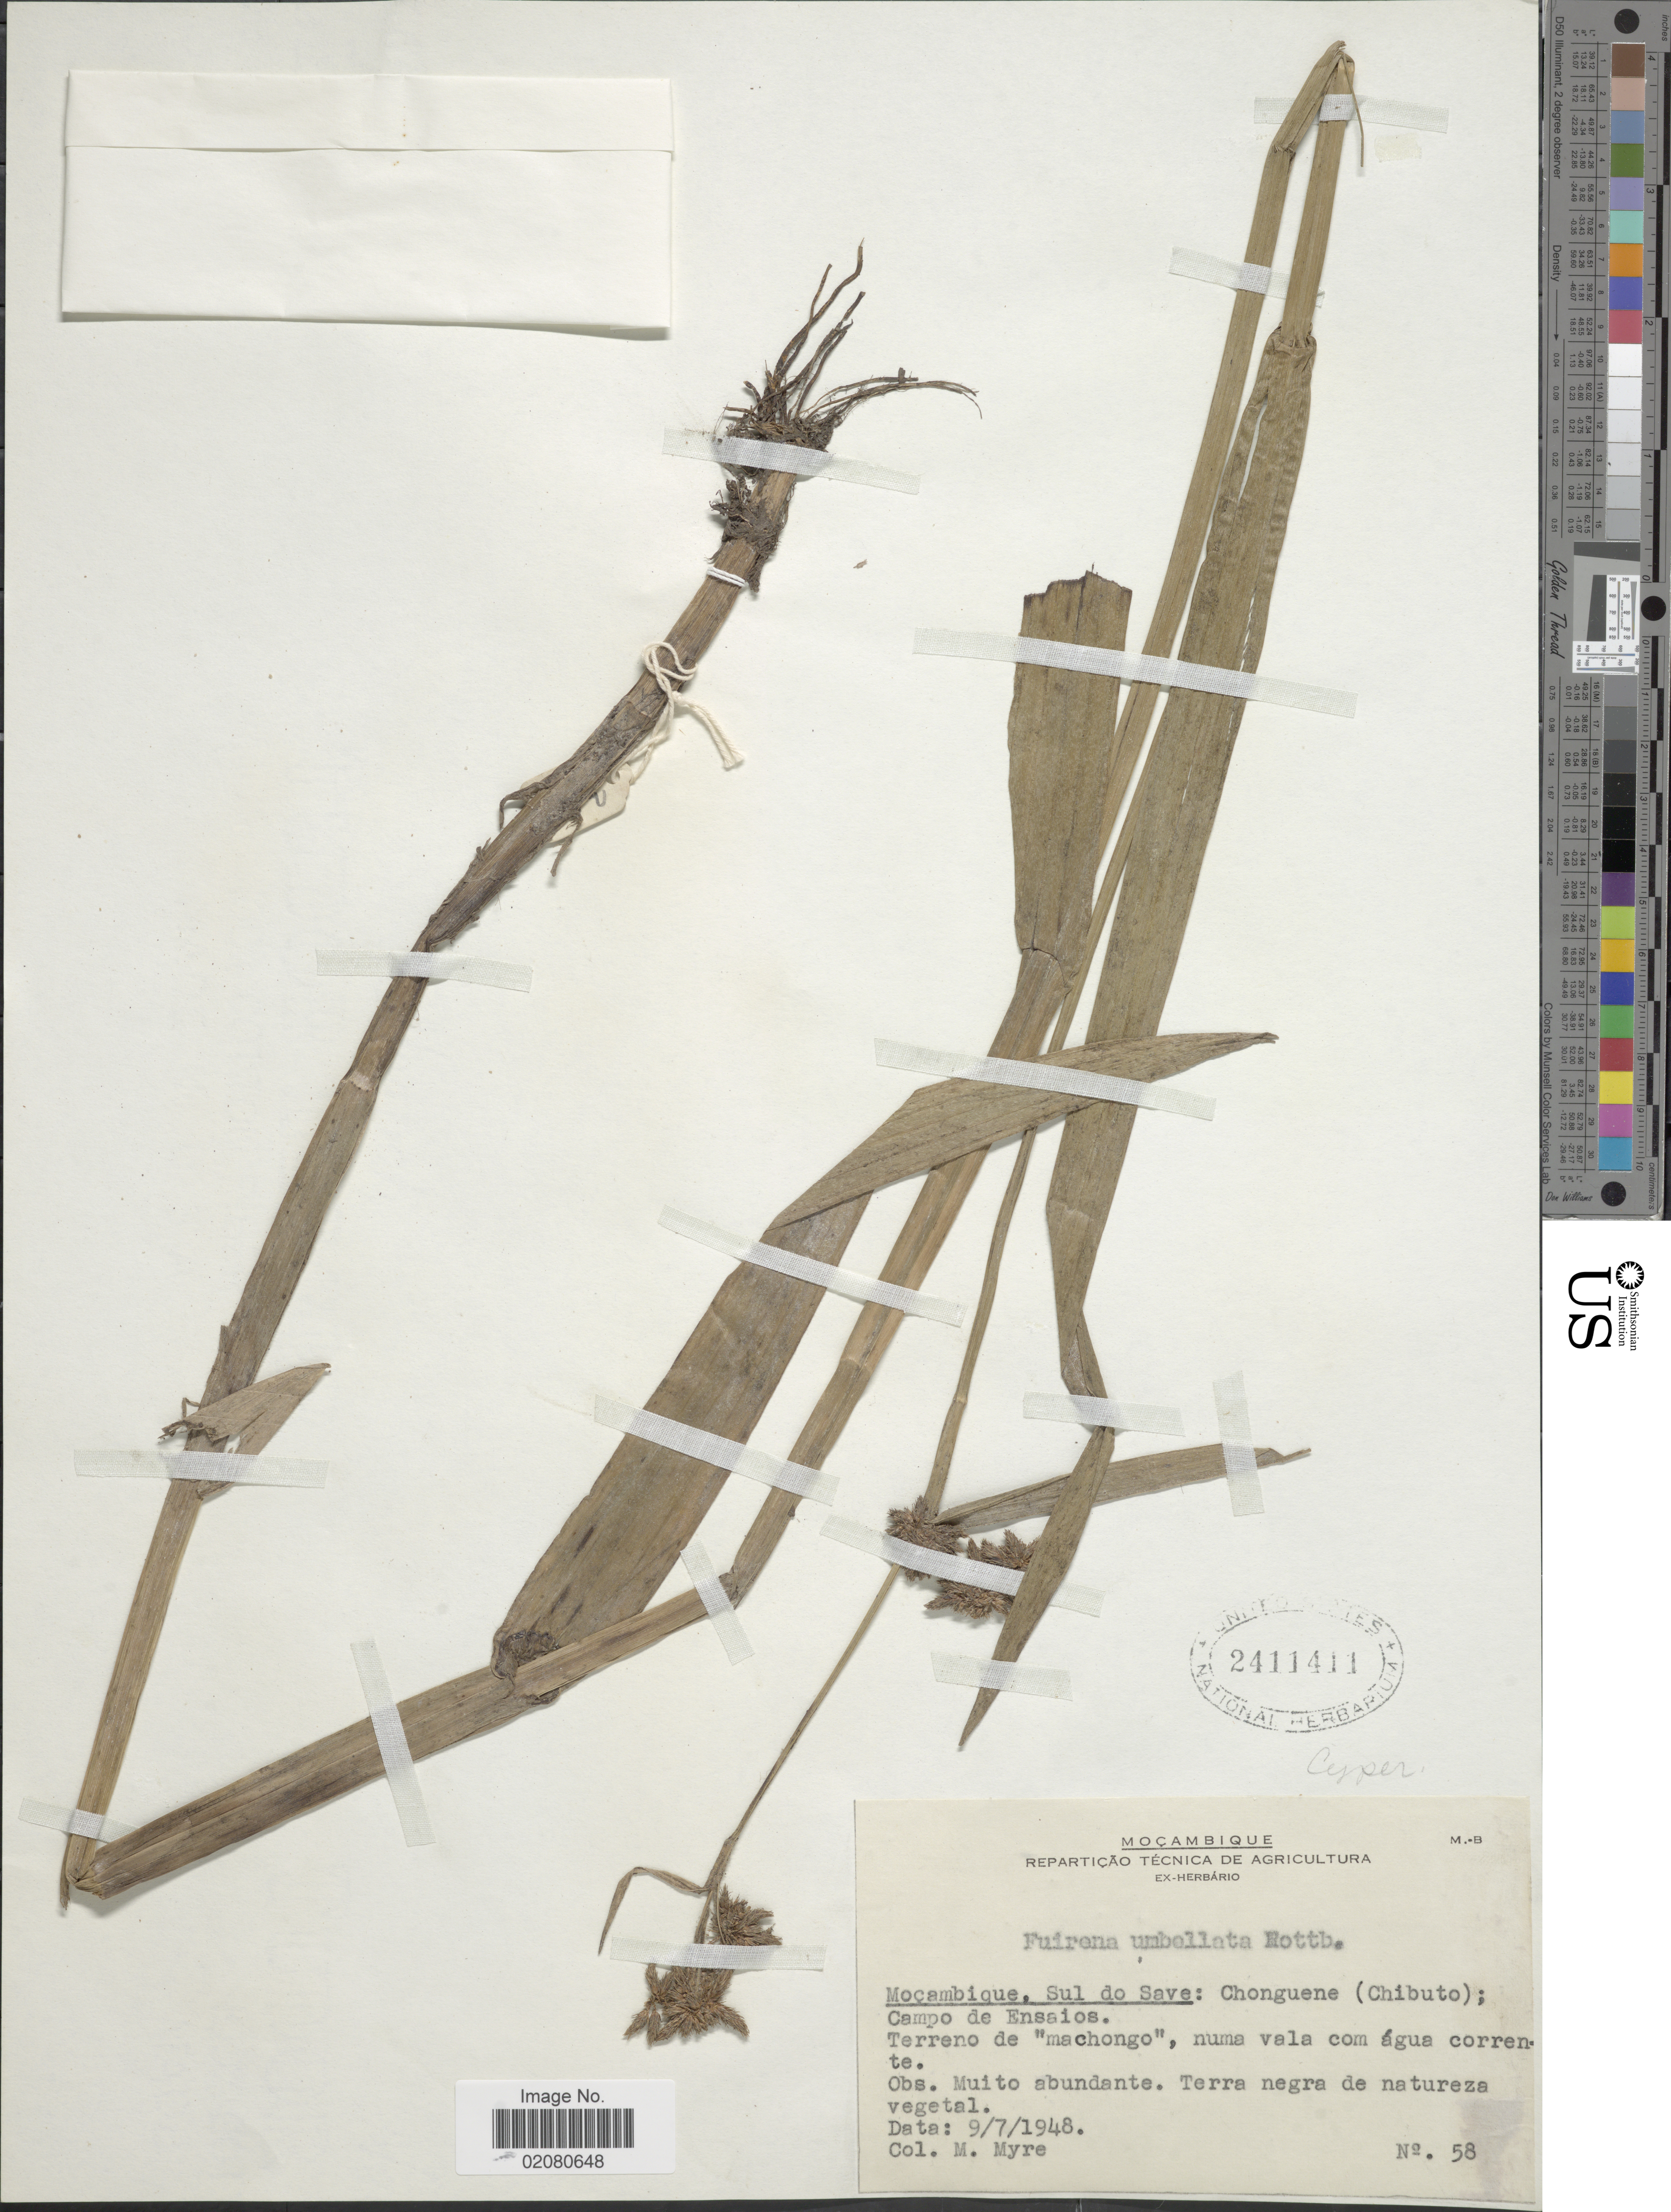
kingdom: Plantae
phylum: Tracheophyta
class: Liliopsida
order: Poales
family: Cyperaceae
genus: Fuirena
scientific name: Fuirena umbellata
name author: Rottb.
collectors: Myre, M.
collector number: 58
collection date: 1948-07-07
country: Mozambique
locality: Campo de Ensaios, Terreno de machongo, numa com agua corrente. Obs. Muito abundante. Terra negra de natureza vegetal.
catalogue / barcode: US 2411411